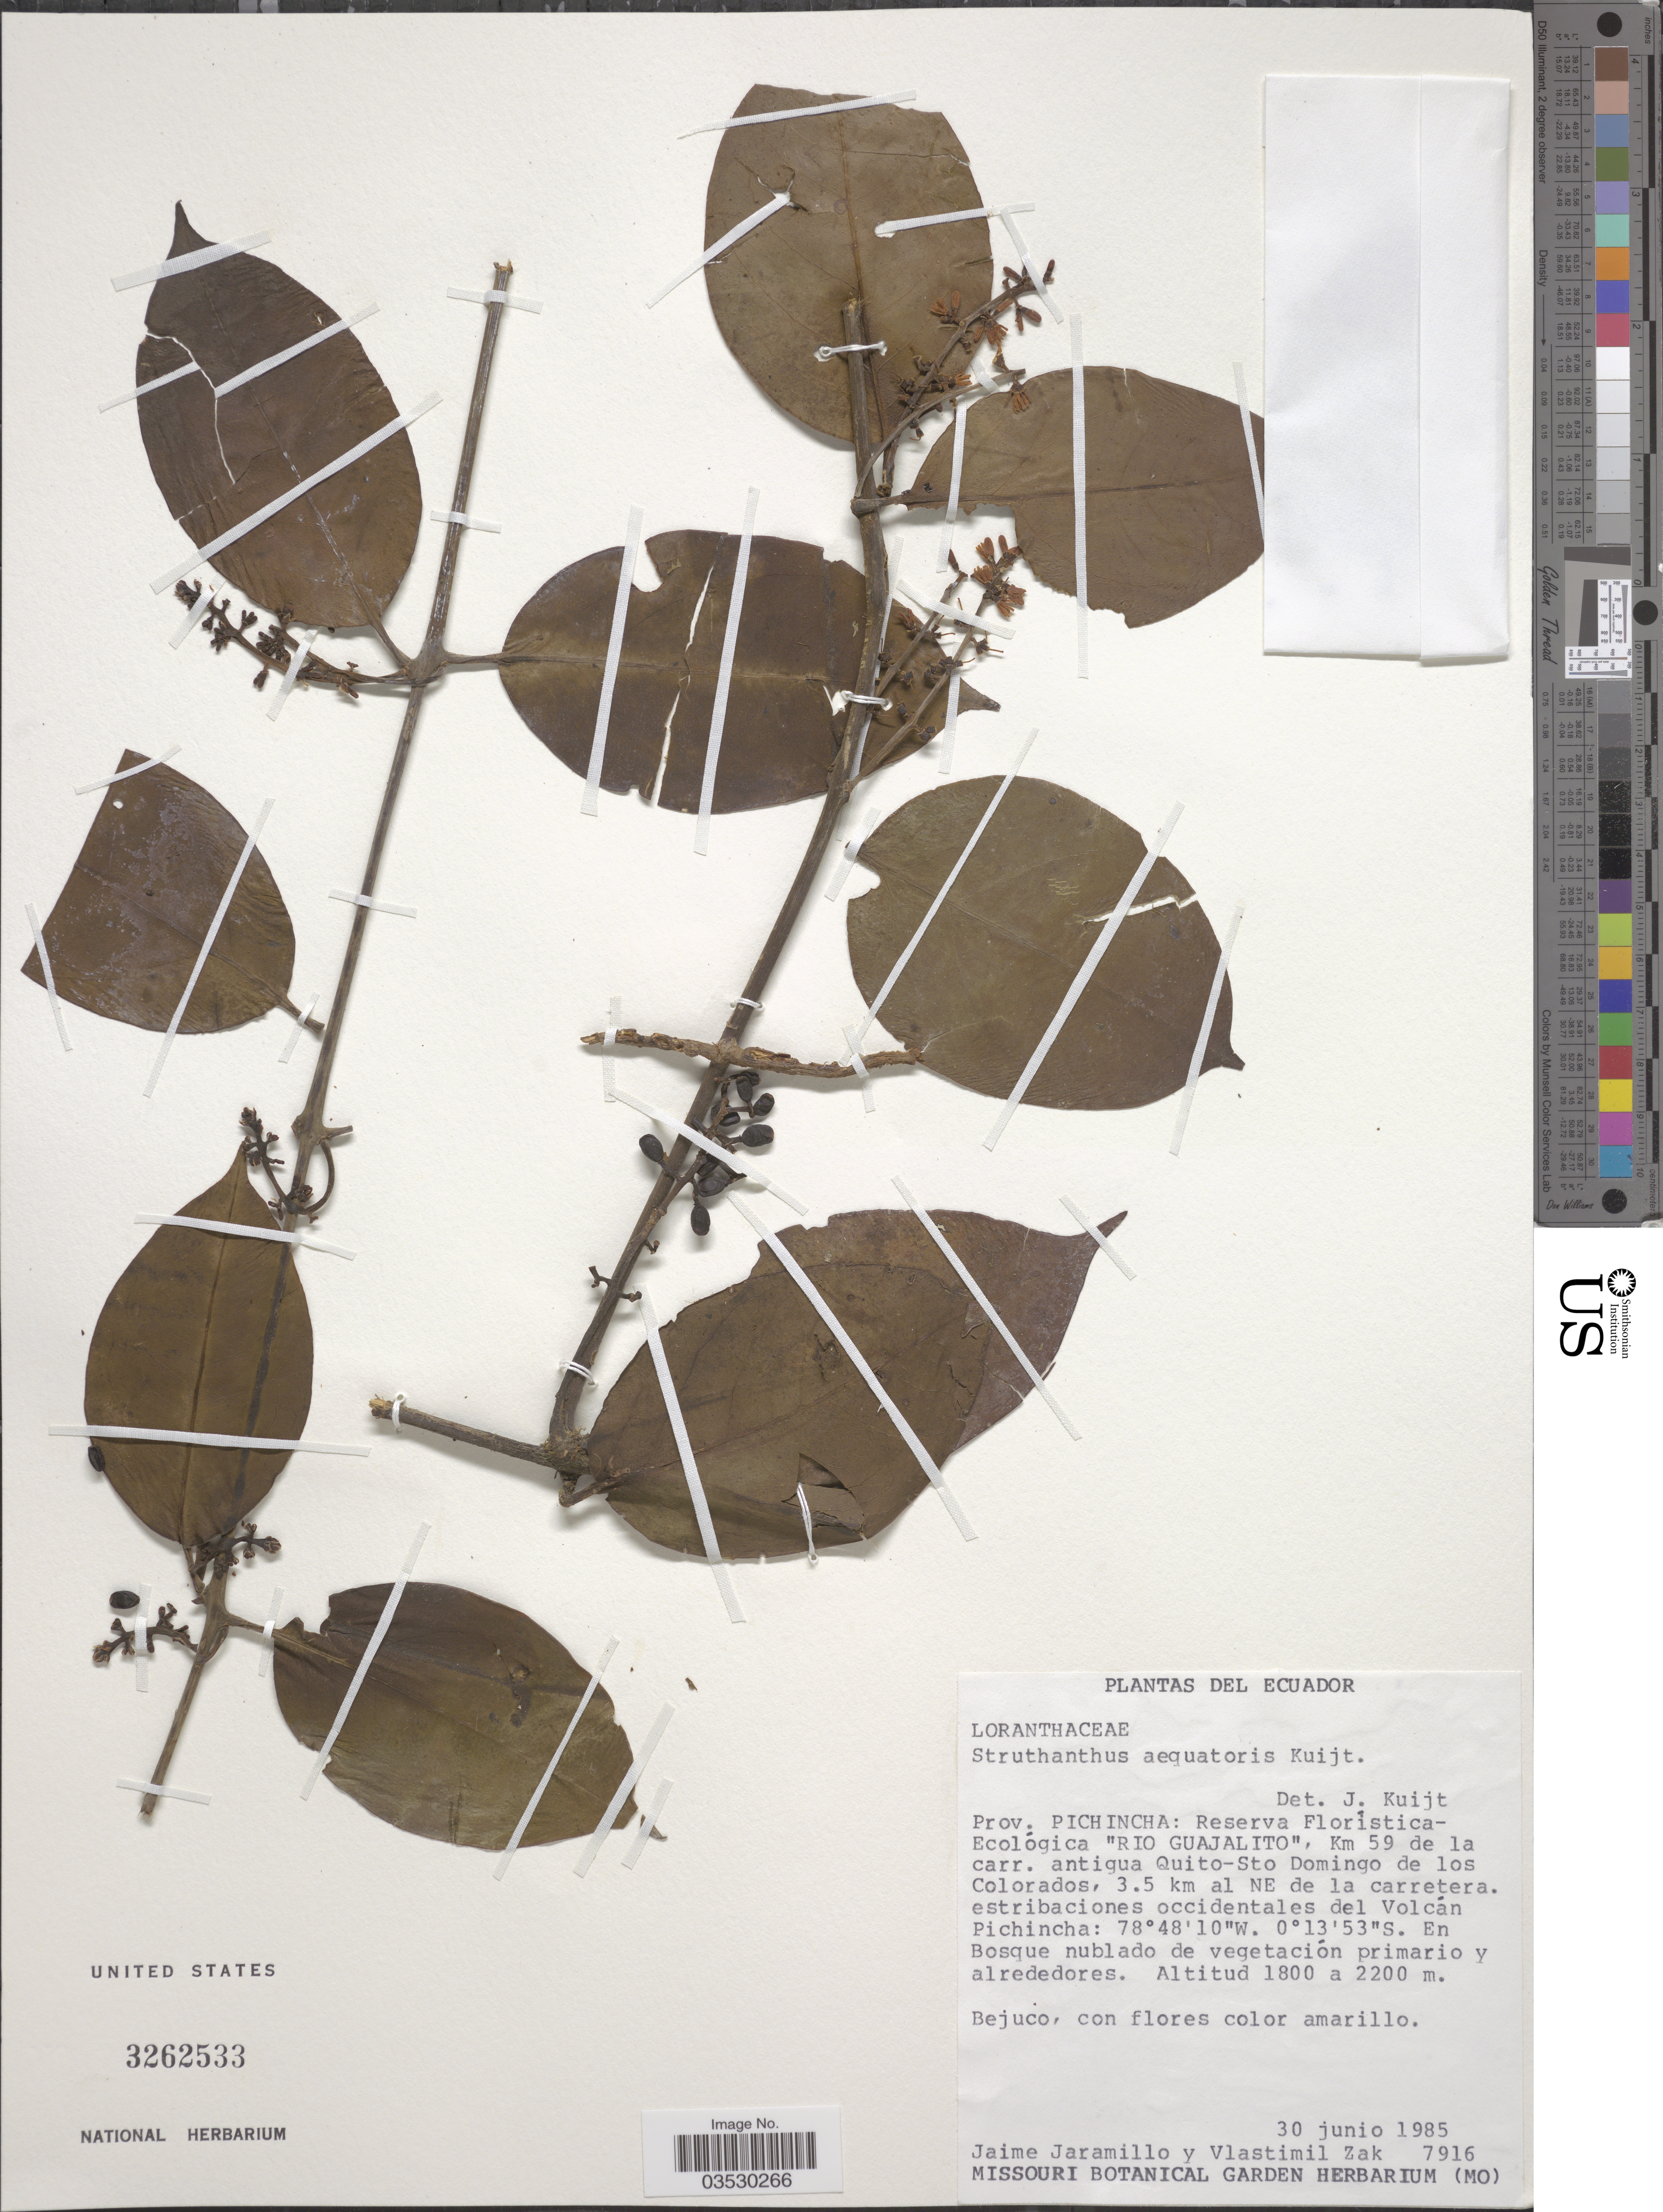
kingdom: Plantae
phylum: Tracheophyta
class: Magnoliopsida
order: Santalales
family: Loranthaceae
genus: Struthanthus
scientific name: Struthanthus aequatorius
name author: Kuijt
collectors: J. Jaramillo & V. Zak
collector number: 7916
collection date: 1985-06-30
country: Ecuador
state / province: Pichincha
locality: Reserva Floristica-Ecológica "Rio Guajalito", Km 59 de la carr. antigua Quito-Sto Domingo de los Colorados, 3.5 km al NE de la carretera. estribaciones occidentales del Volcán Pichincha.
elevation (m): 1800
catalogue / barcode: US 3262533